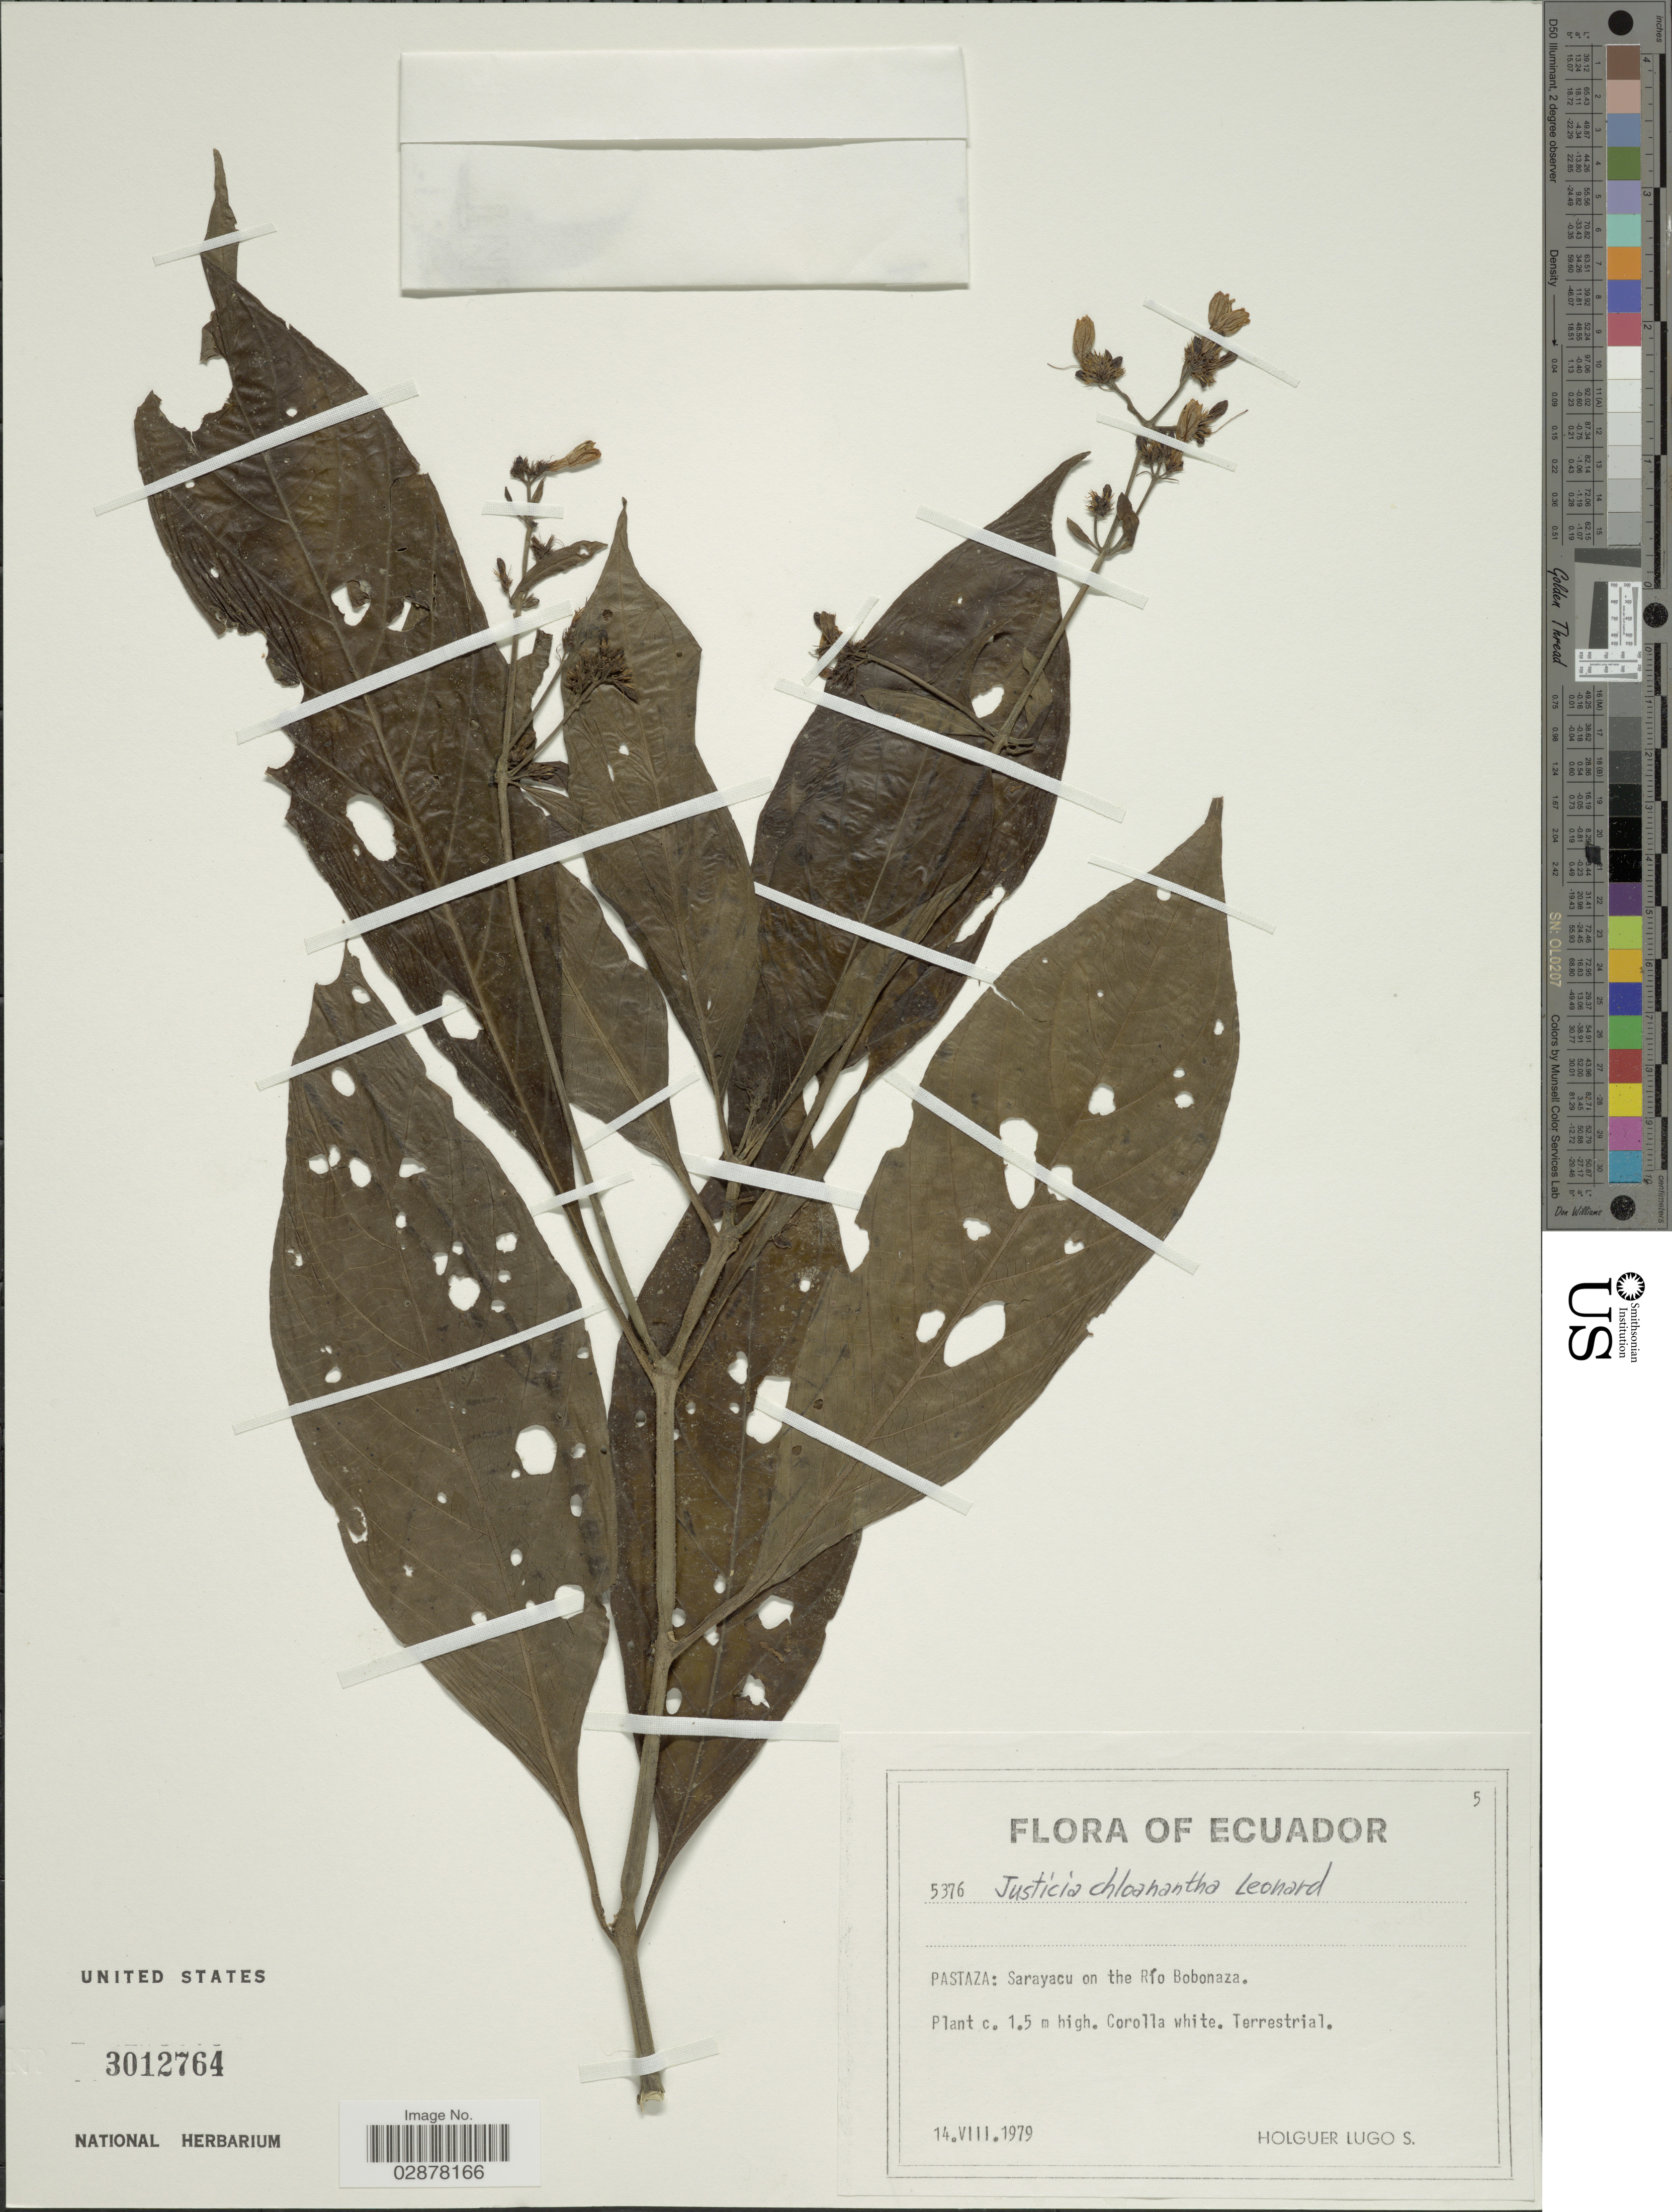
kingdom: Plantae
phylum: Tracheophyta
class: Magnoliopsida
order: Lamiales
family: Acanthaceae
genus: Justicia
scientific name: Justicia chloanantha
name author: Leonard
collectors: H. Lugo S.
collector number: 5376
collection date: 1979-08-14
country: Ecuador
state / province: Pastaza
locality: Sarayacu on the Río Bobonaza.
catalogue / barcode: US 3012764